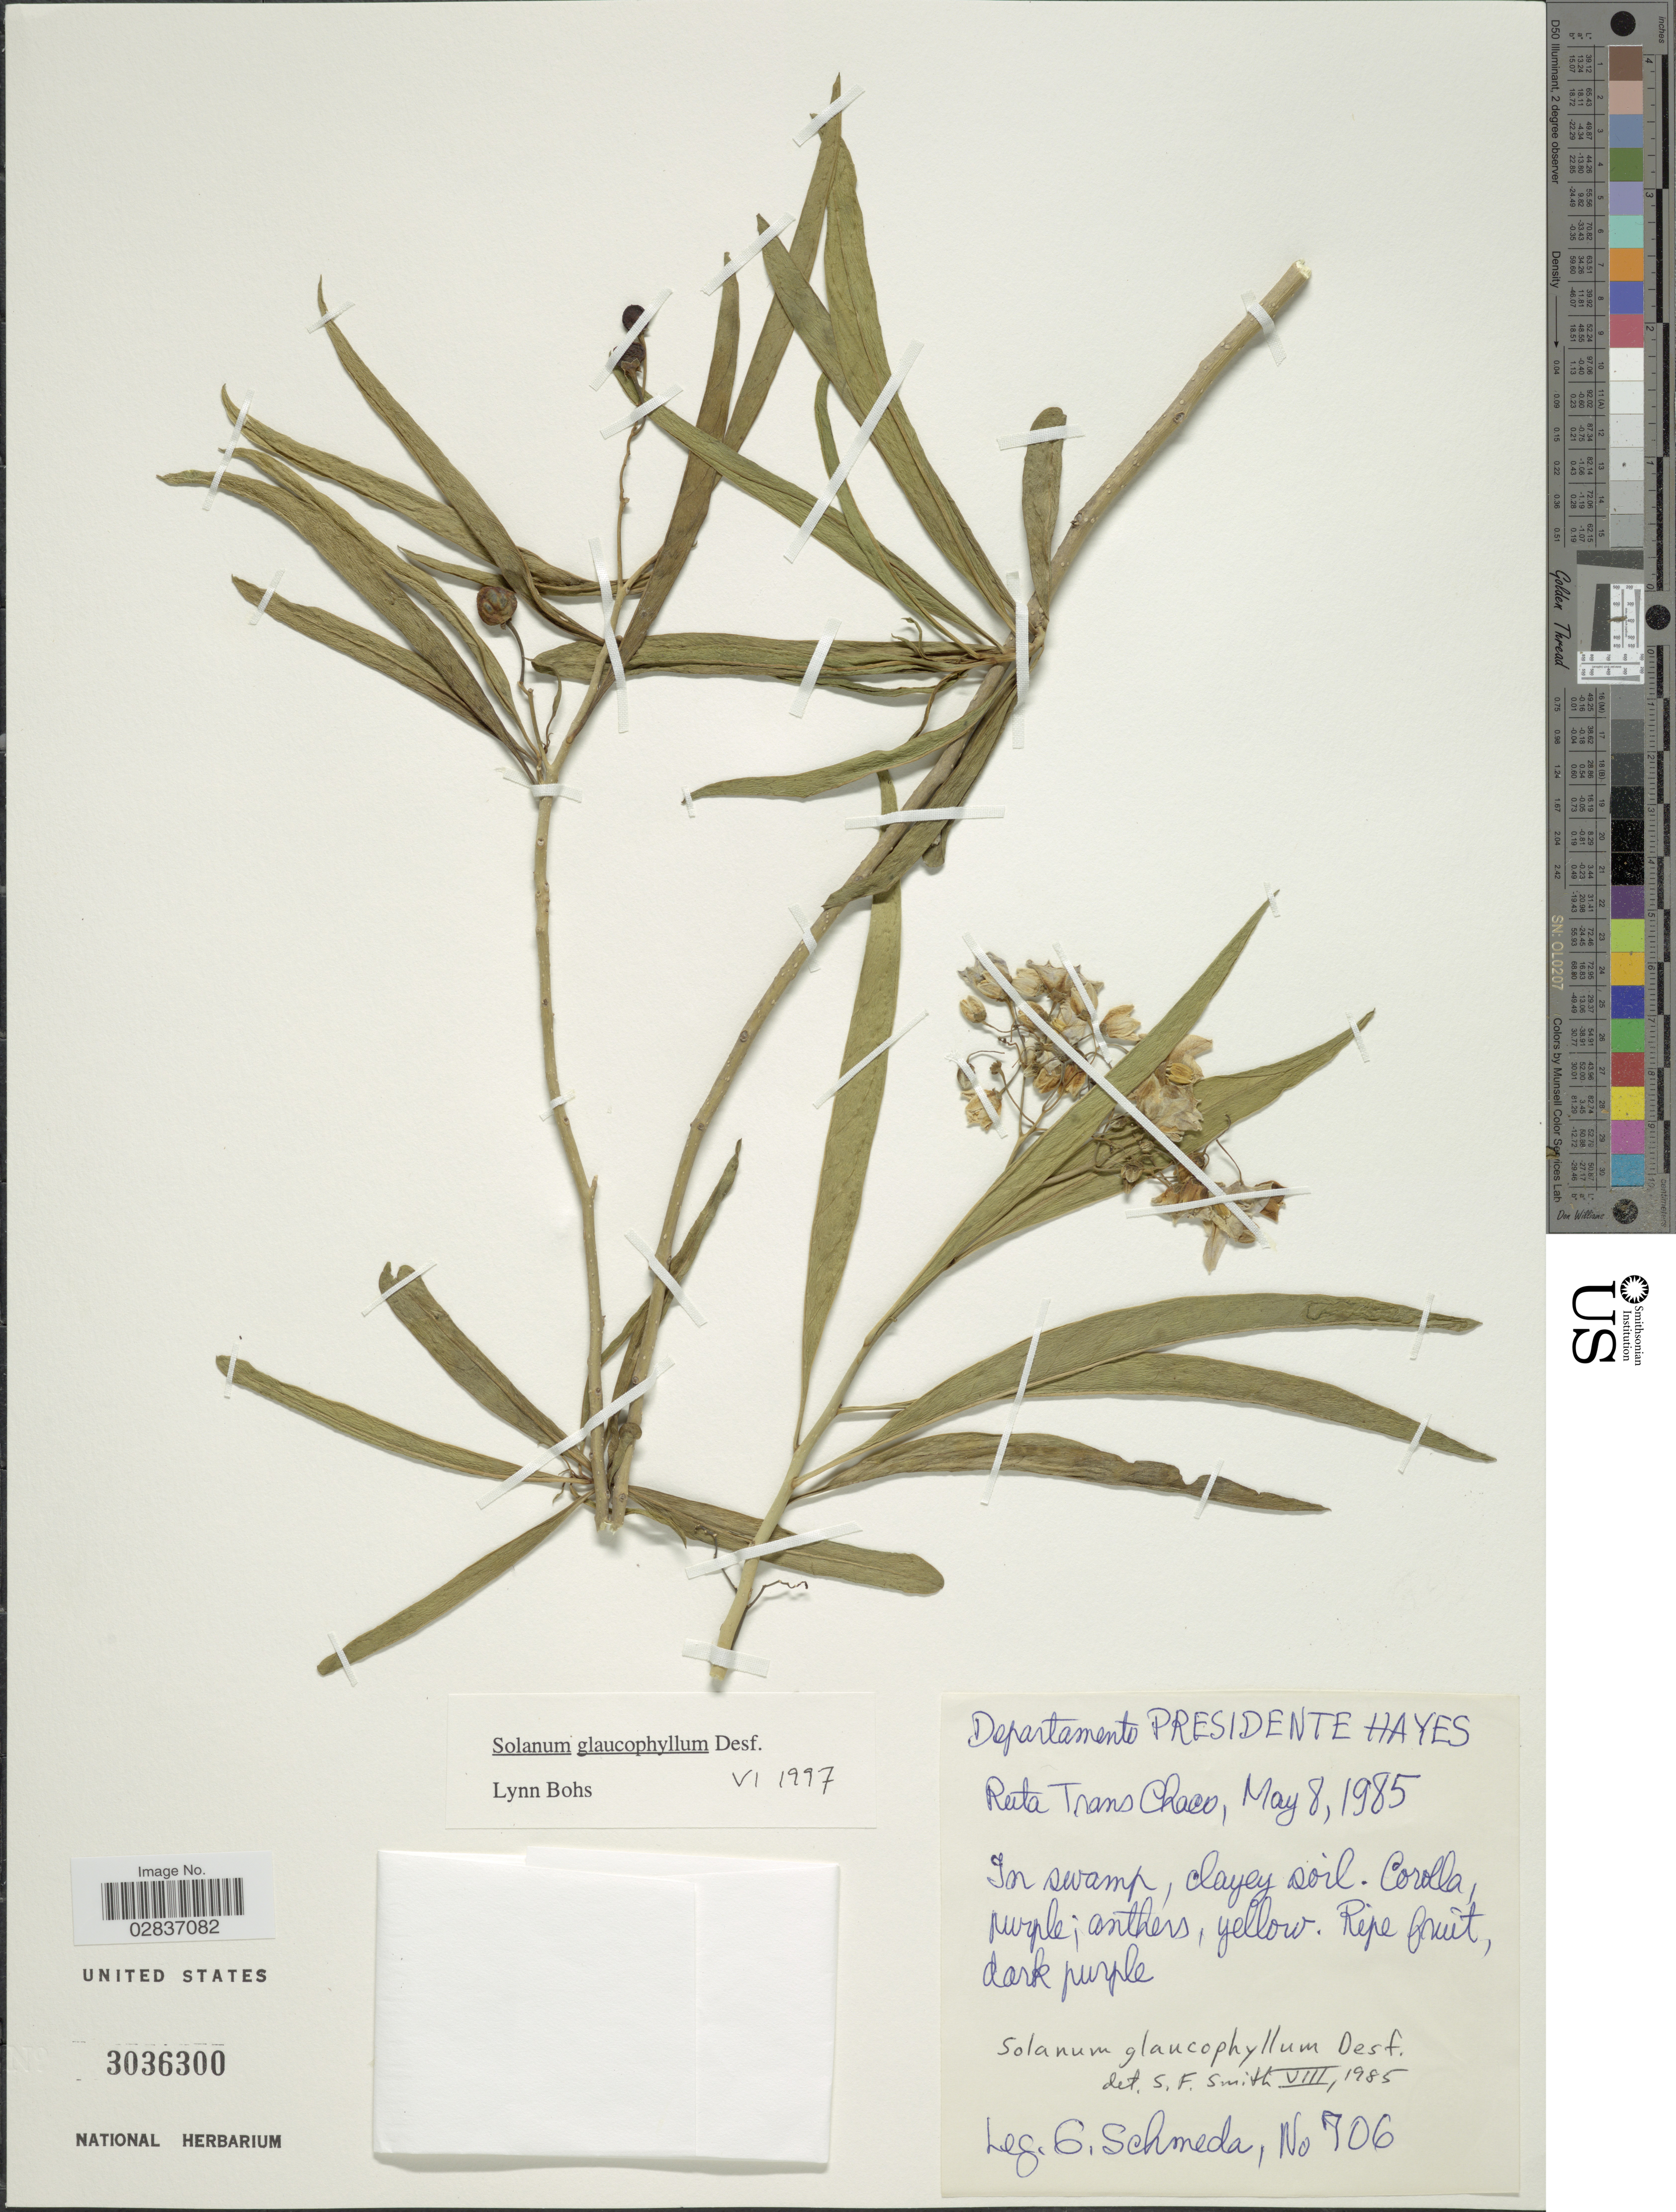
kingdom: Plantae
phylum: Tracheophyta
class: Magnoliopsida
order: Solanales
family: Solanaceae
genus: Solanum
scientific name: Solanum glaucophyllum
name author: Desf.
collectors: G. Schmeda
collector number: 706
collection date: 1985-05-08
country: Paraguay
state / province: Presidente Hayes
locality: Departamento Presidente Hayes, Ruta Trans Chaco.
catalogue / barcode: US 3036300